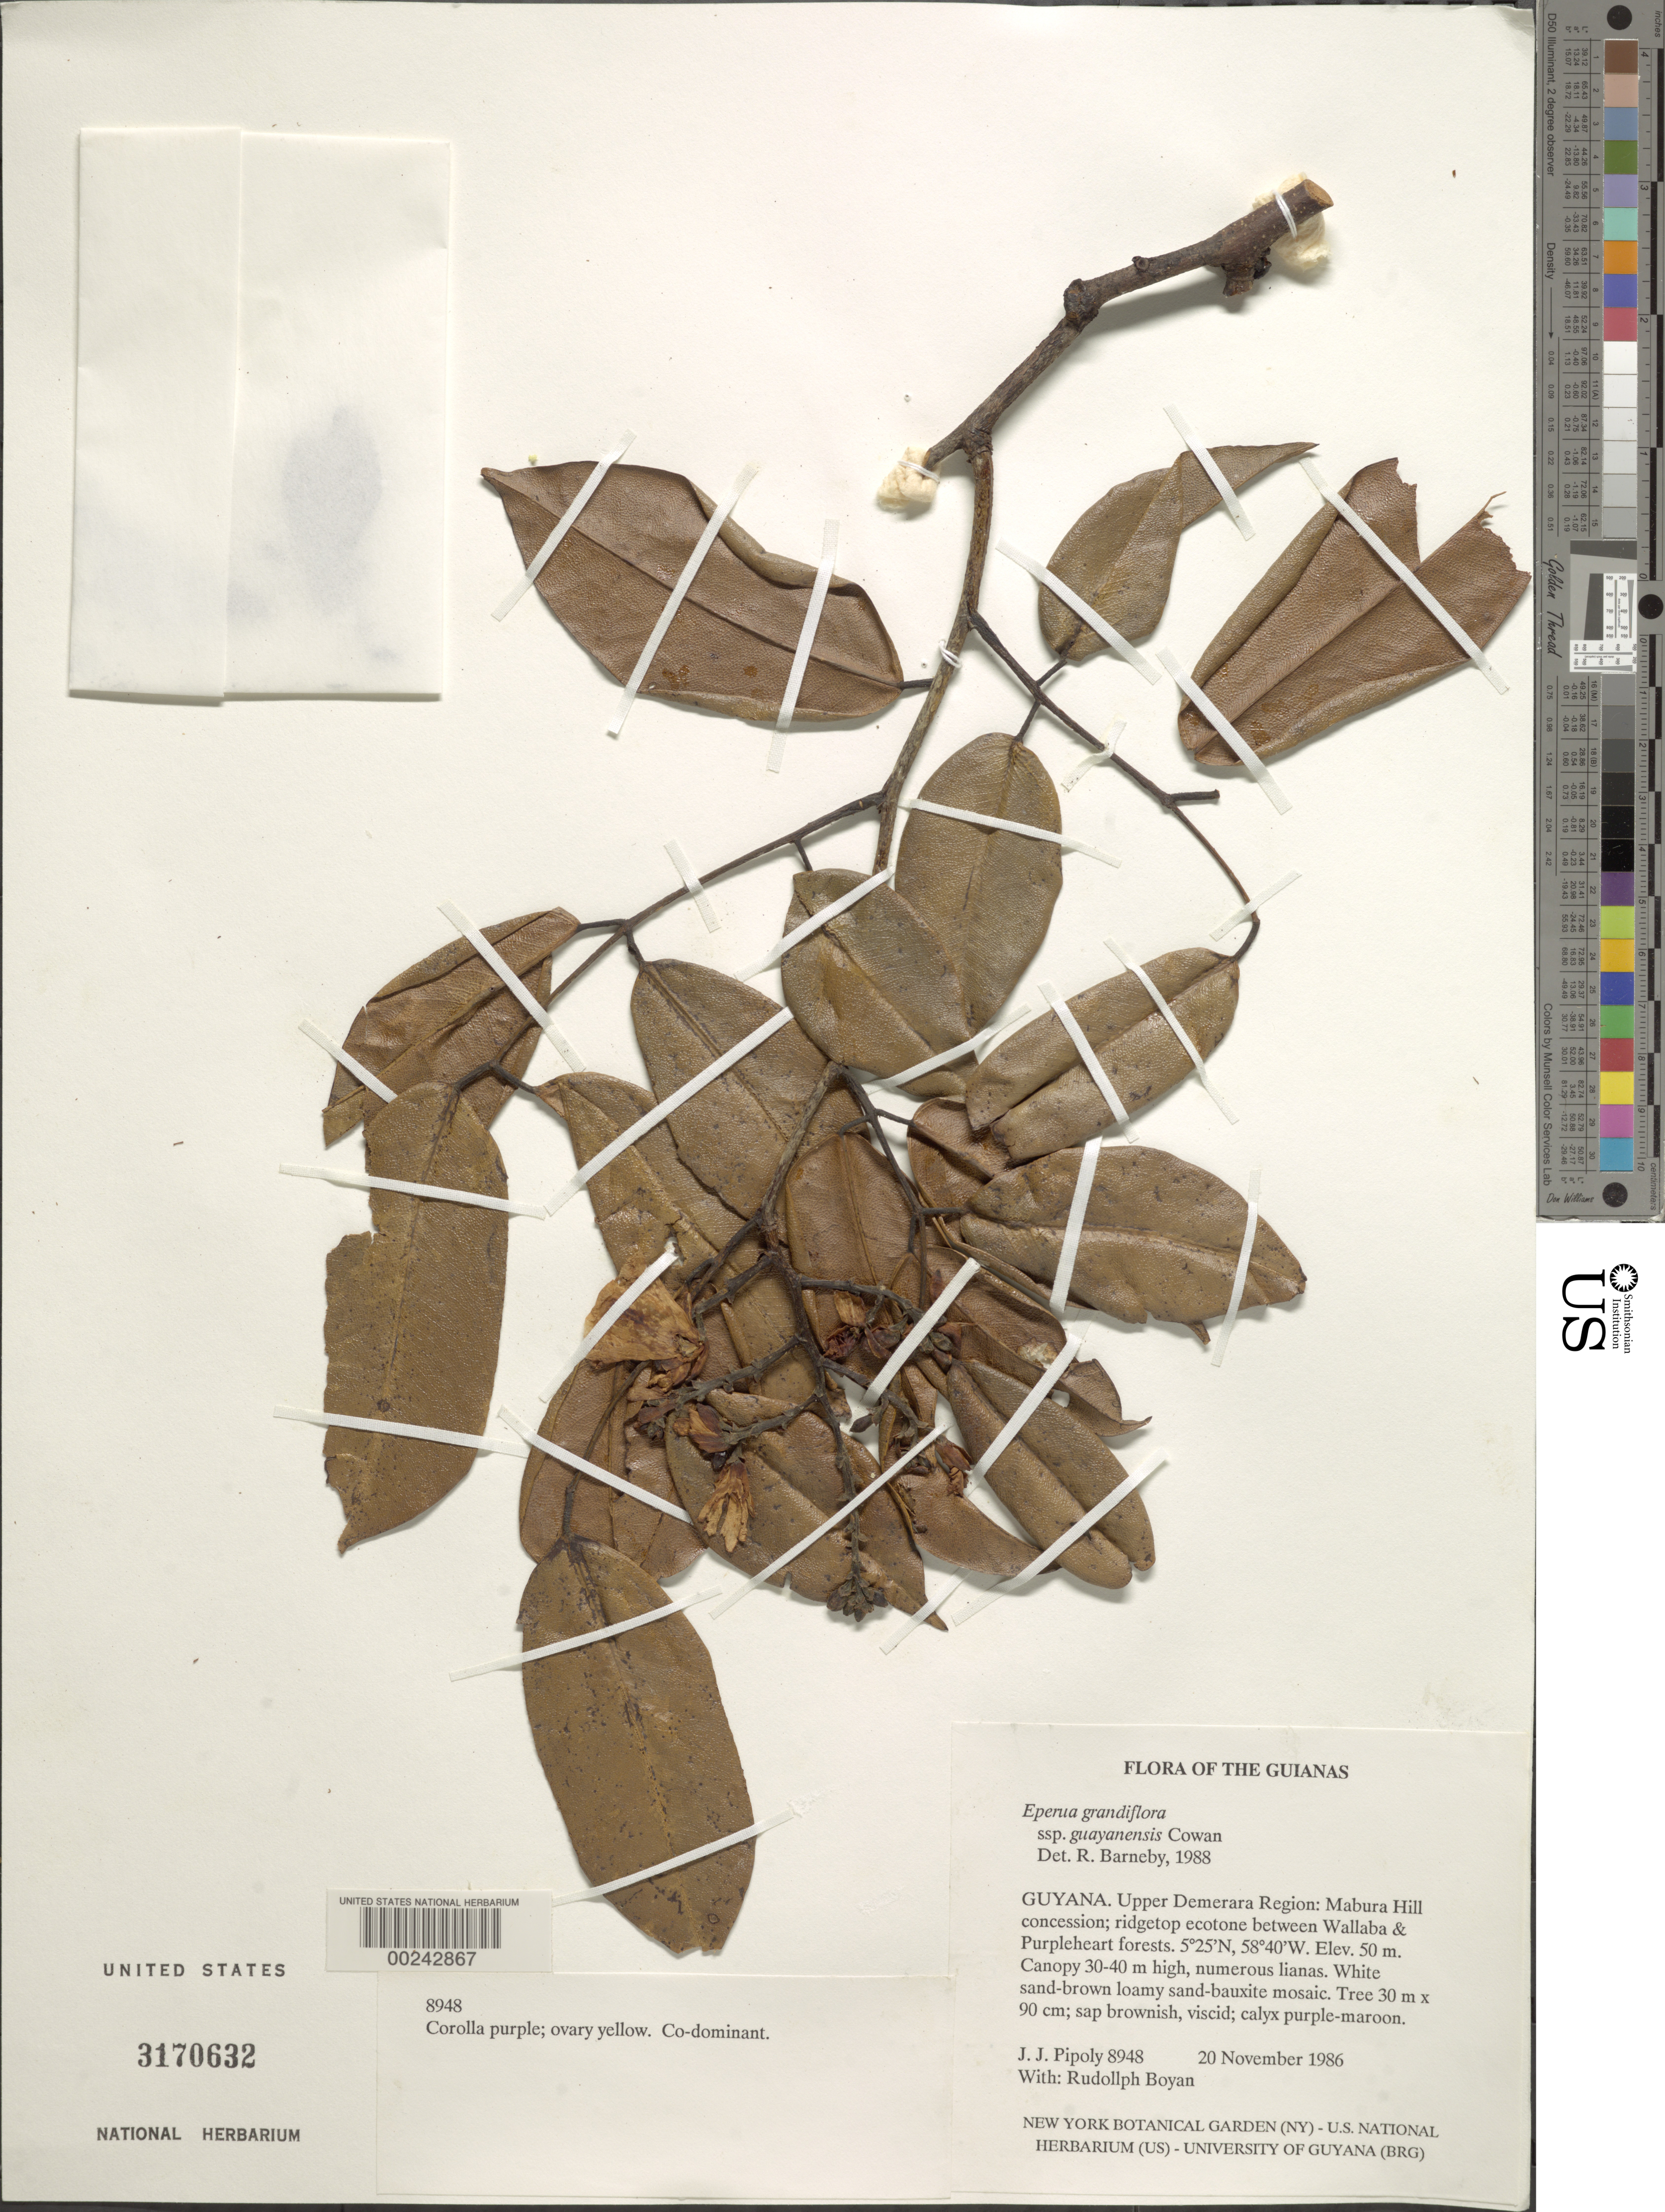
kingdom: Plantae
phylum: Tracheophyta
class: Magnoliopsida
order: Fabales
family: Fabaceae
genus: Eperua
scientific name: Eperua grandiflora subsp. guyanensis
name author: R.S. Cowan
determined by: Fortes, E. A.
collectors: J. J. Pipoly & R. Boyan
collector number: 8948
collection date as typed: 20 Nov 1986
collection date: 1986-11-20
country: Guyana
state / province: U. Demerara-Berbice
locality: Mabura hill concession; between wallaba and purpleheart forests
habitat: Ridgetop ecotone; white sand-brown loamy sand-bauxite mosaic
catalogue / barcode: US 3170632